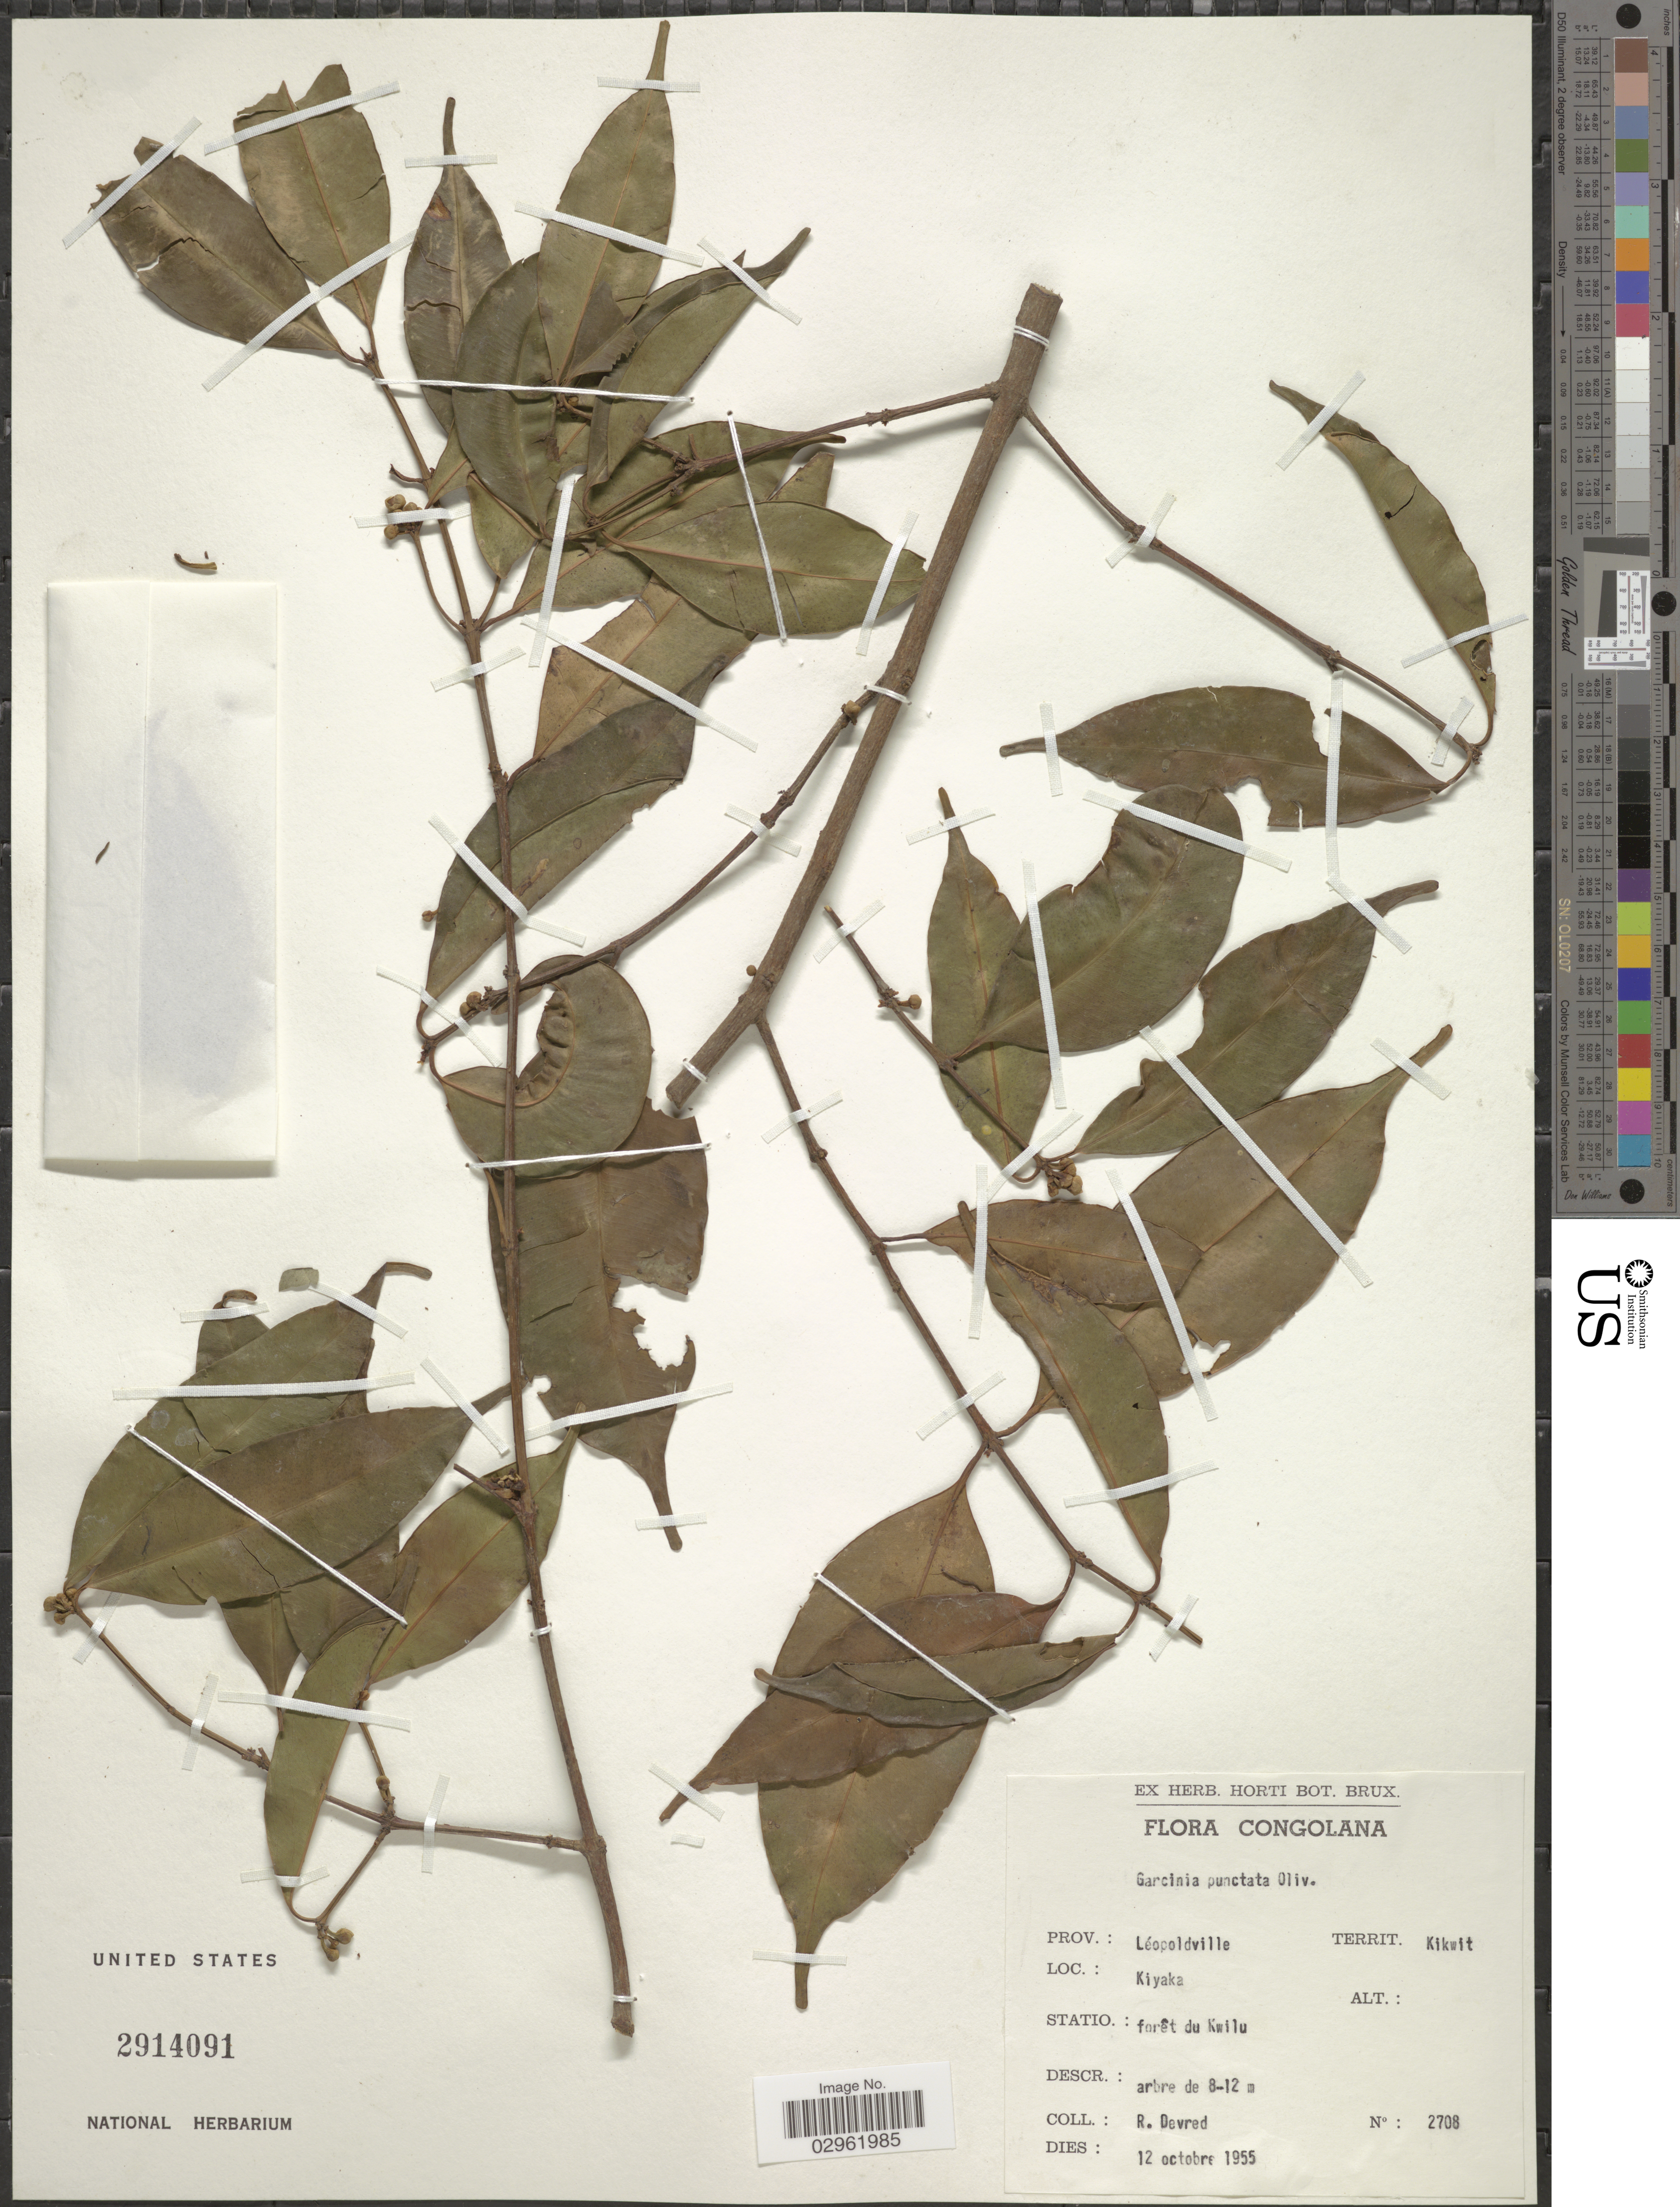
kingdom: Plantae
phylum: Tracheophyta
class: Magnoliopsida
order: Malpighiales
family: Clusiaceae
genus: Garcinia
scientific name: Garcinia punctata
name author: Oliv.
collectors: R. Devred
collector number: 2708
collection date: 1955-10-12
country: Congo, Democratic Republic of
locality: Prov.: Léopoldville. Territ. Kikwit. Kiyaka. Statio.: forêt du Kwilu.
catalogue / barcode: US 2914091